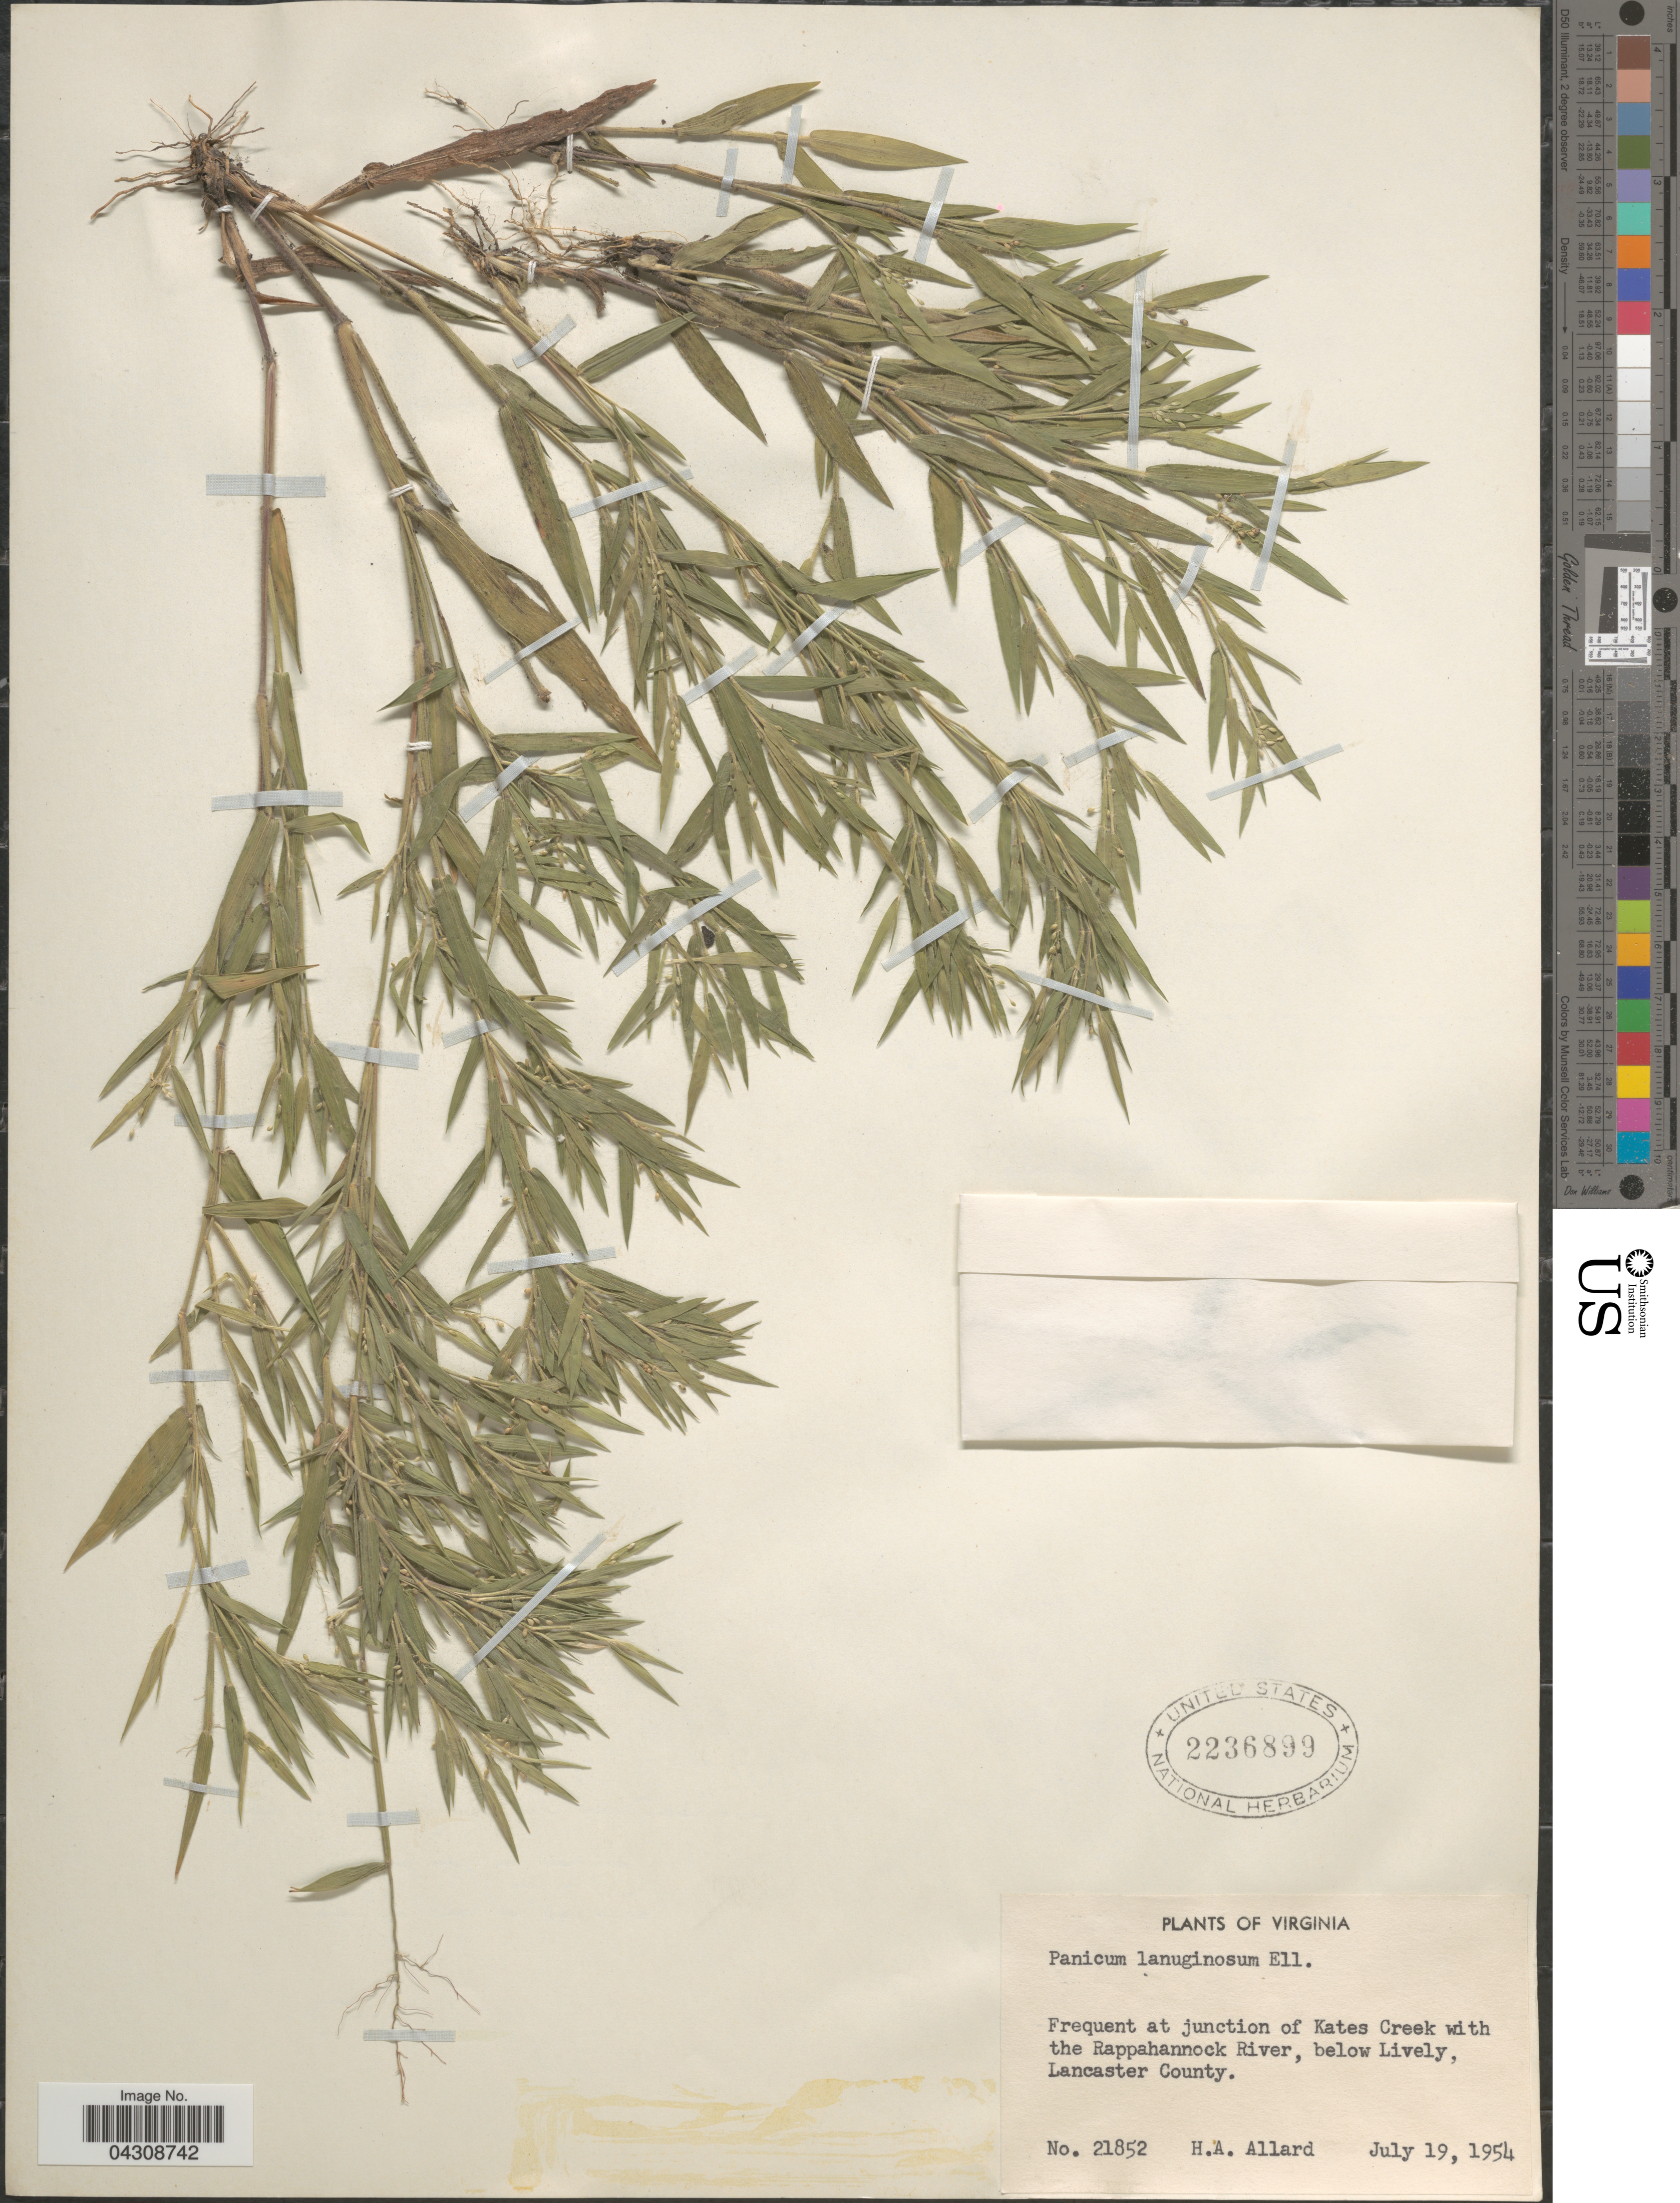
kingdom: Plantae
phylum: Tracheophyta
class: Liliopsida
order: Poales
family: Poaceae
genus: Dichanthelium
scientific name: Dichanthelium acuminatum var. acuminatum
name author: (Sw.) Gould & C.A. Clark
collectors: H. A. Allard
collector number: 21852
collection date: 1954-07-19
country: United States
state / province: Virginia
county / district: Lancaster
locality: Frequent at junction of Kates Creek with the Rappahannock River, below Lively, Lancaster County.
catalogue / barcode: US 2236899